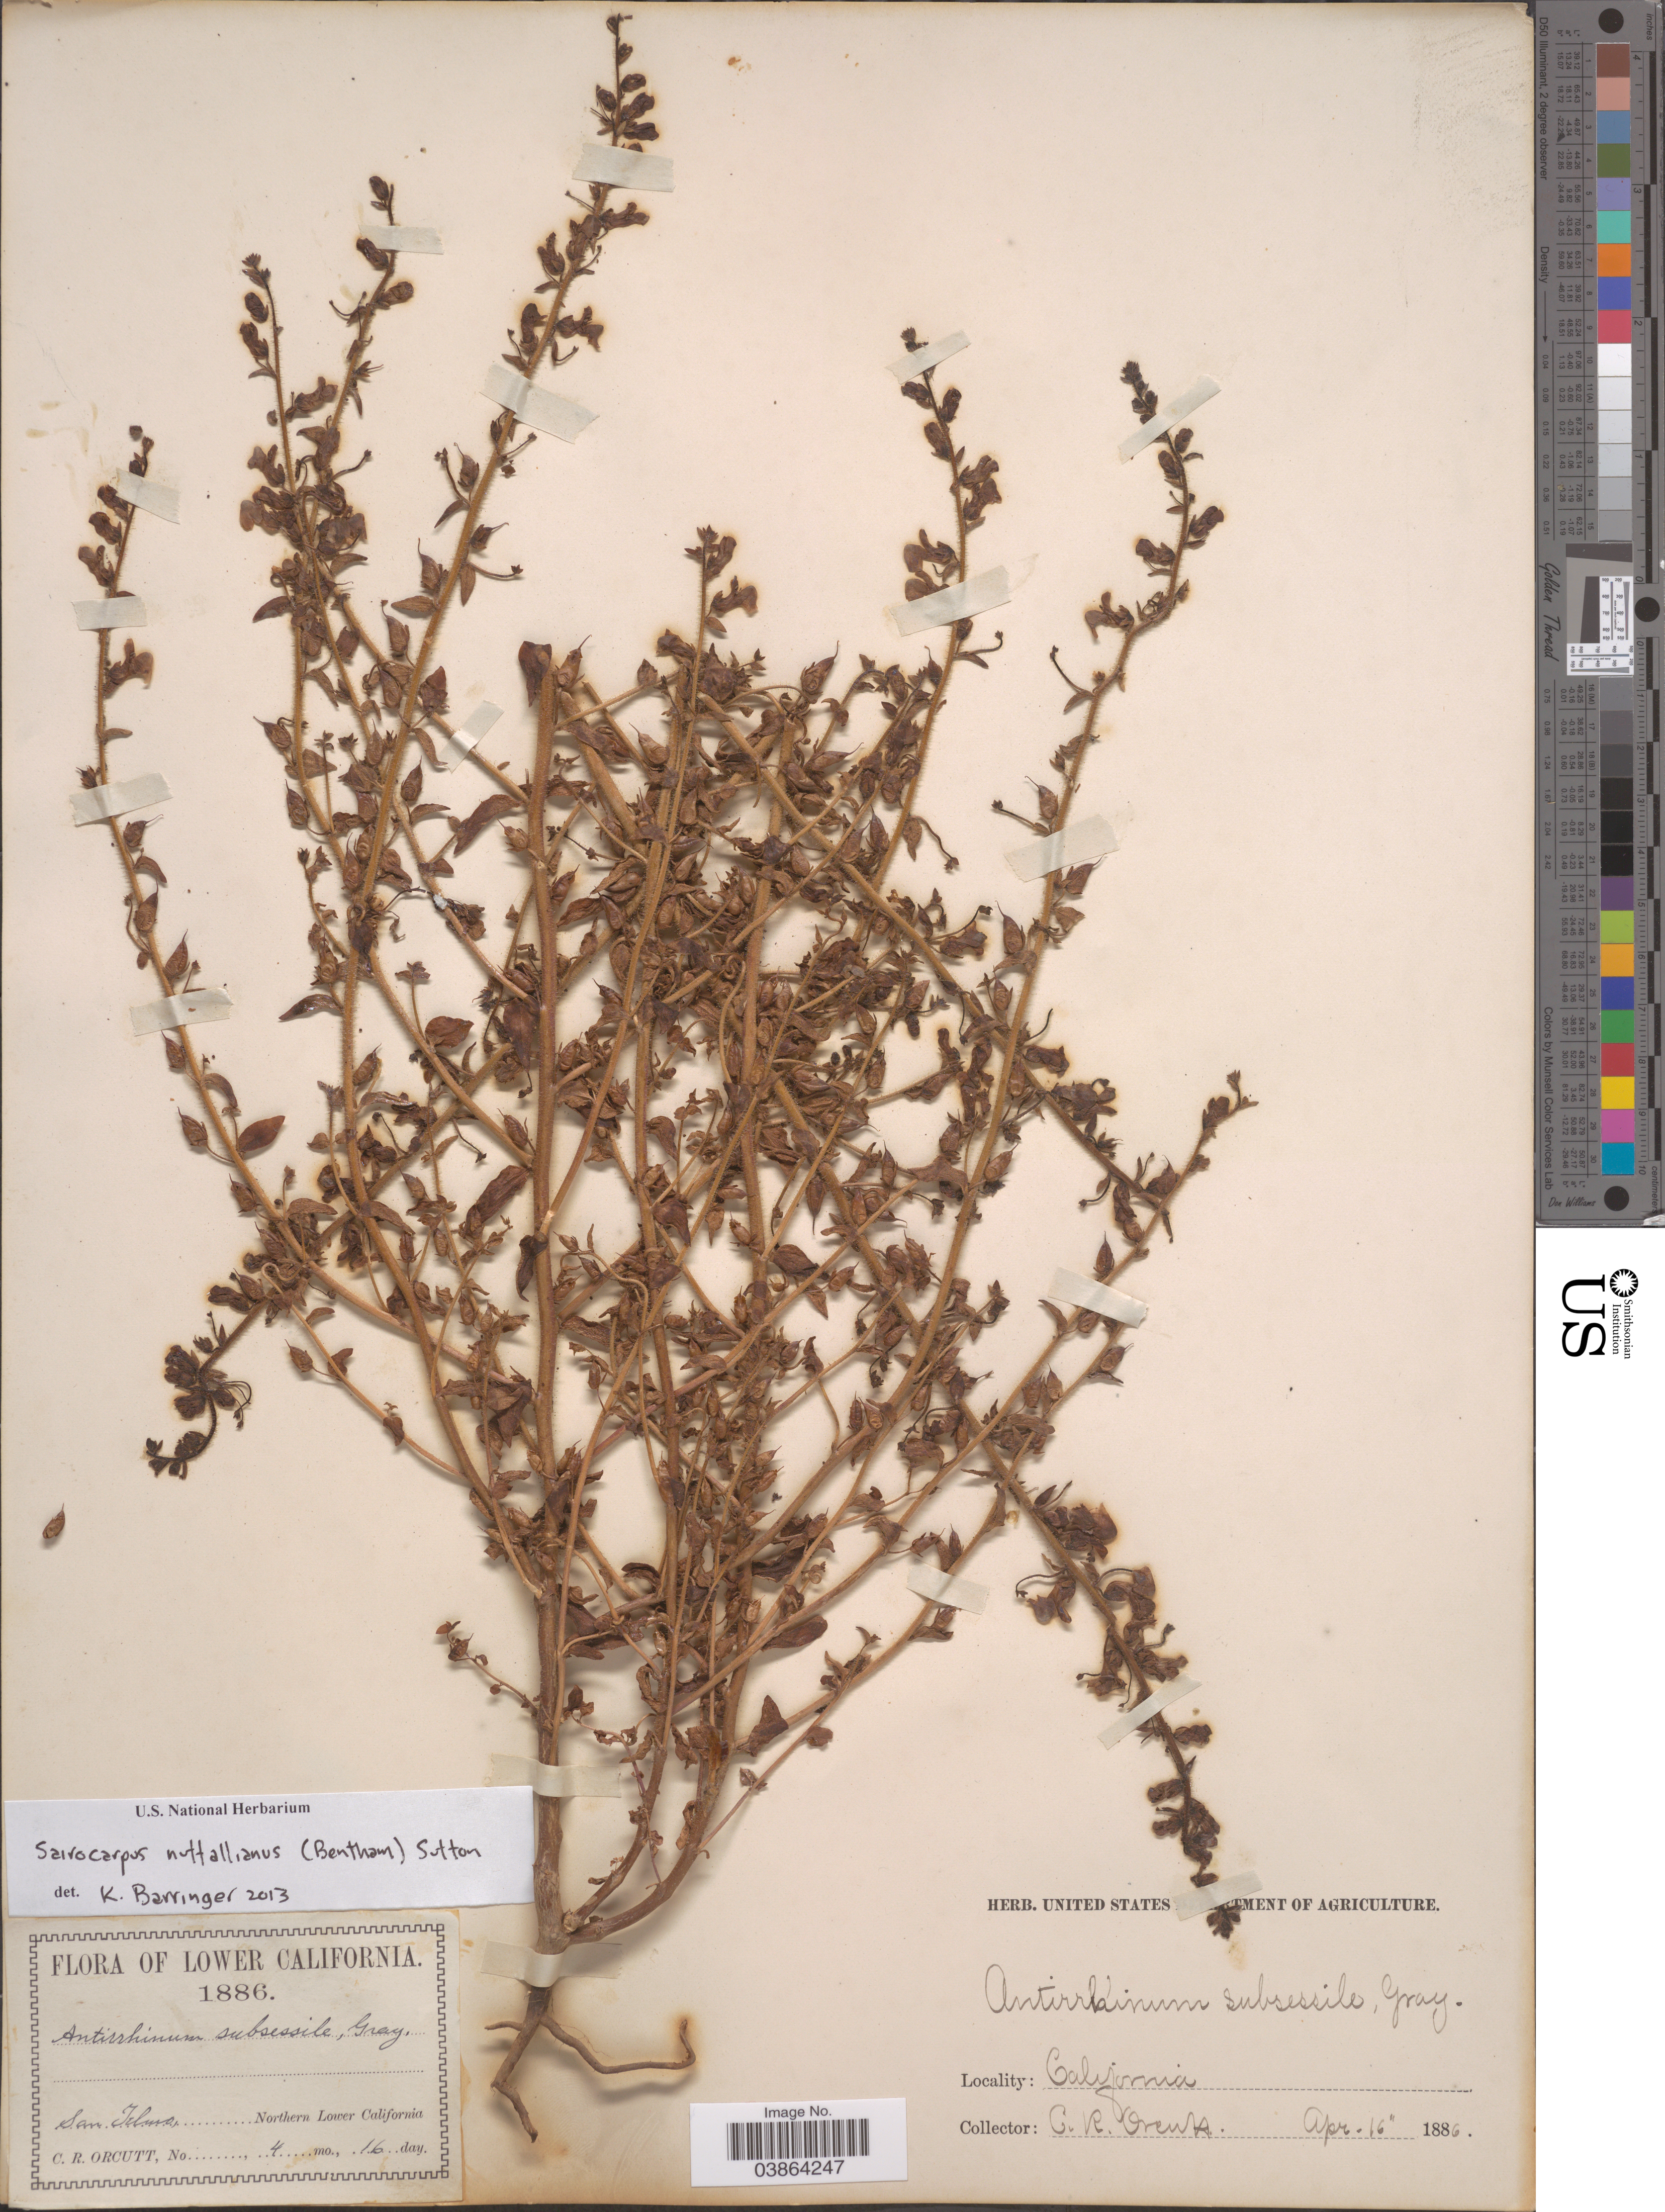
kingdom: Plantae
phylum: Tracheophyta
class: Magnoliopsida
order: Lamiales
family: Plantaginaceae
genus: Sairocarpus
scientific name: Sairocarpus nuttallianus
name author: (Benth.) D.A. Sutton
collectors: C. R. Orcutt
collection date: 1886-04-16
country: Mexico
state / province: Baja California Norte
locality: Lower California. San Telmo, Northern Lower California.